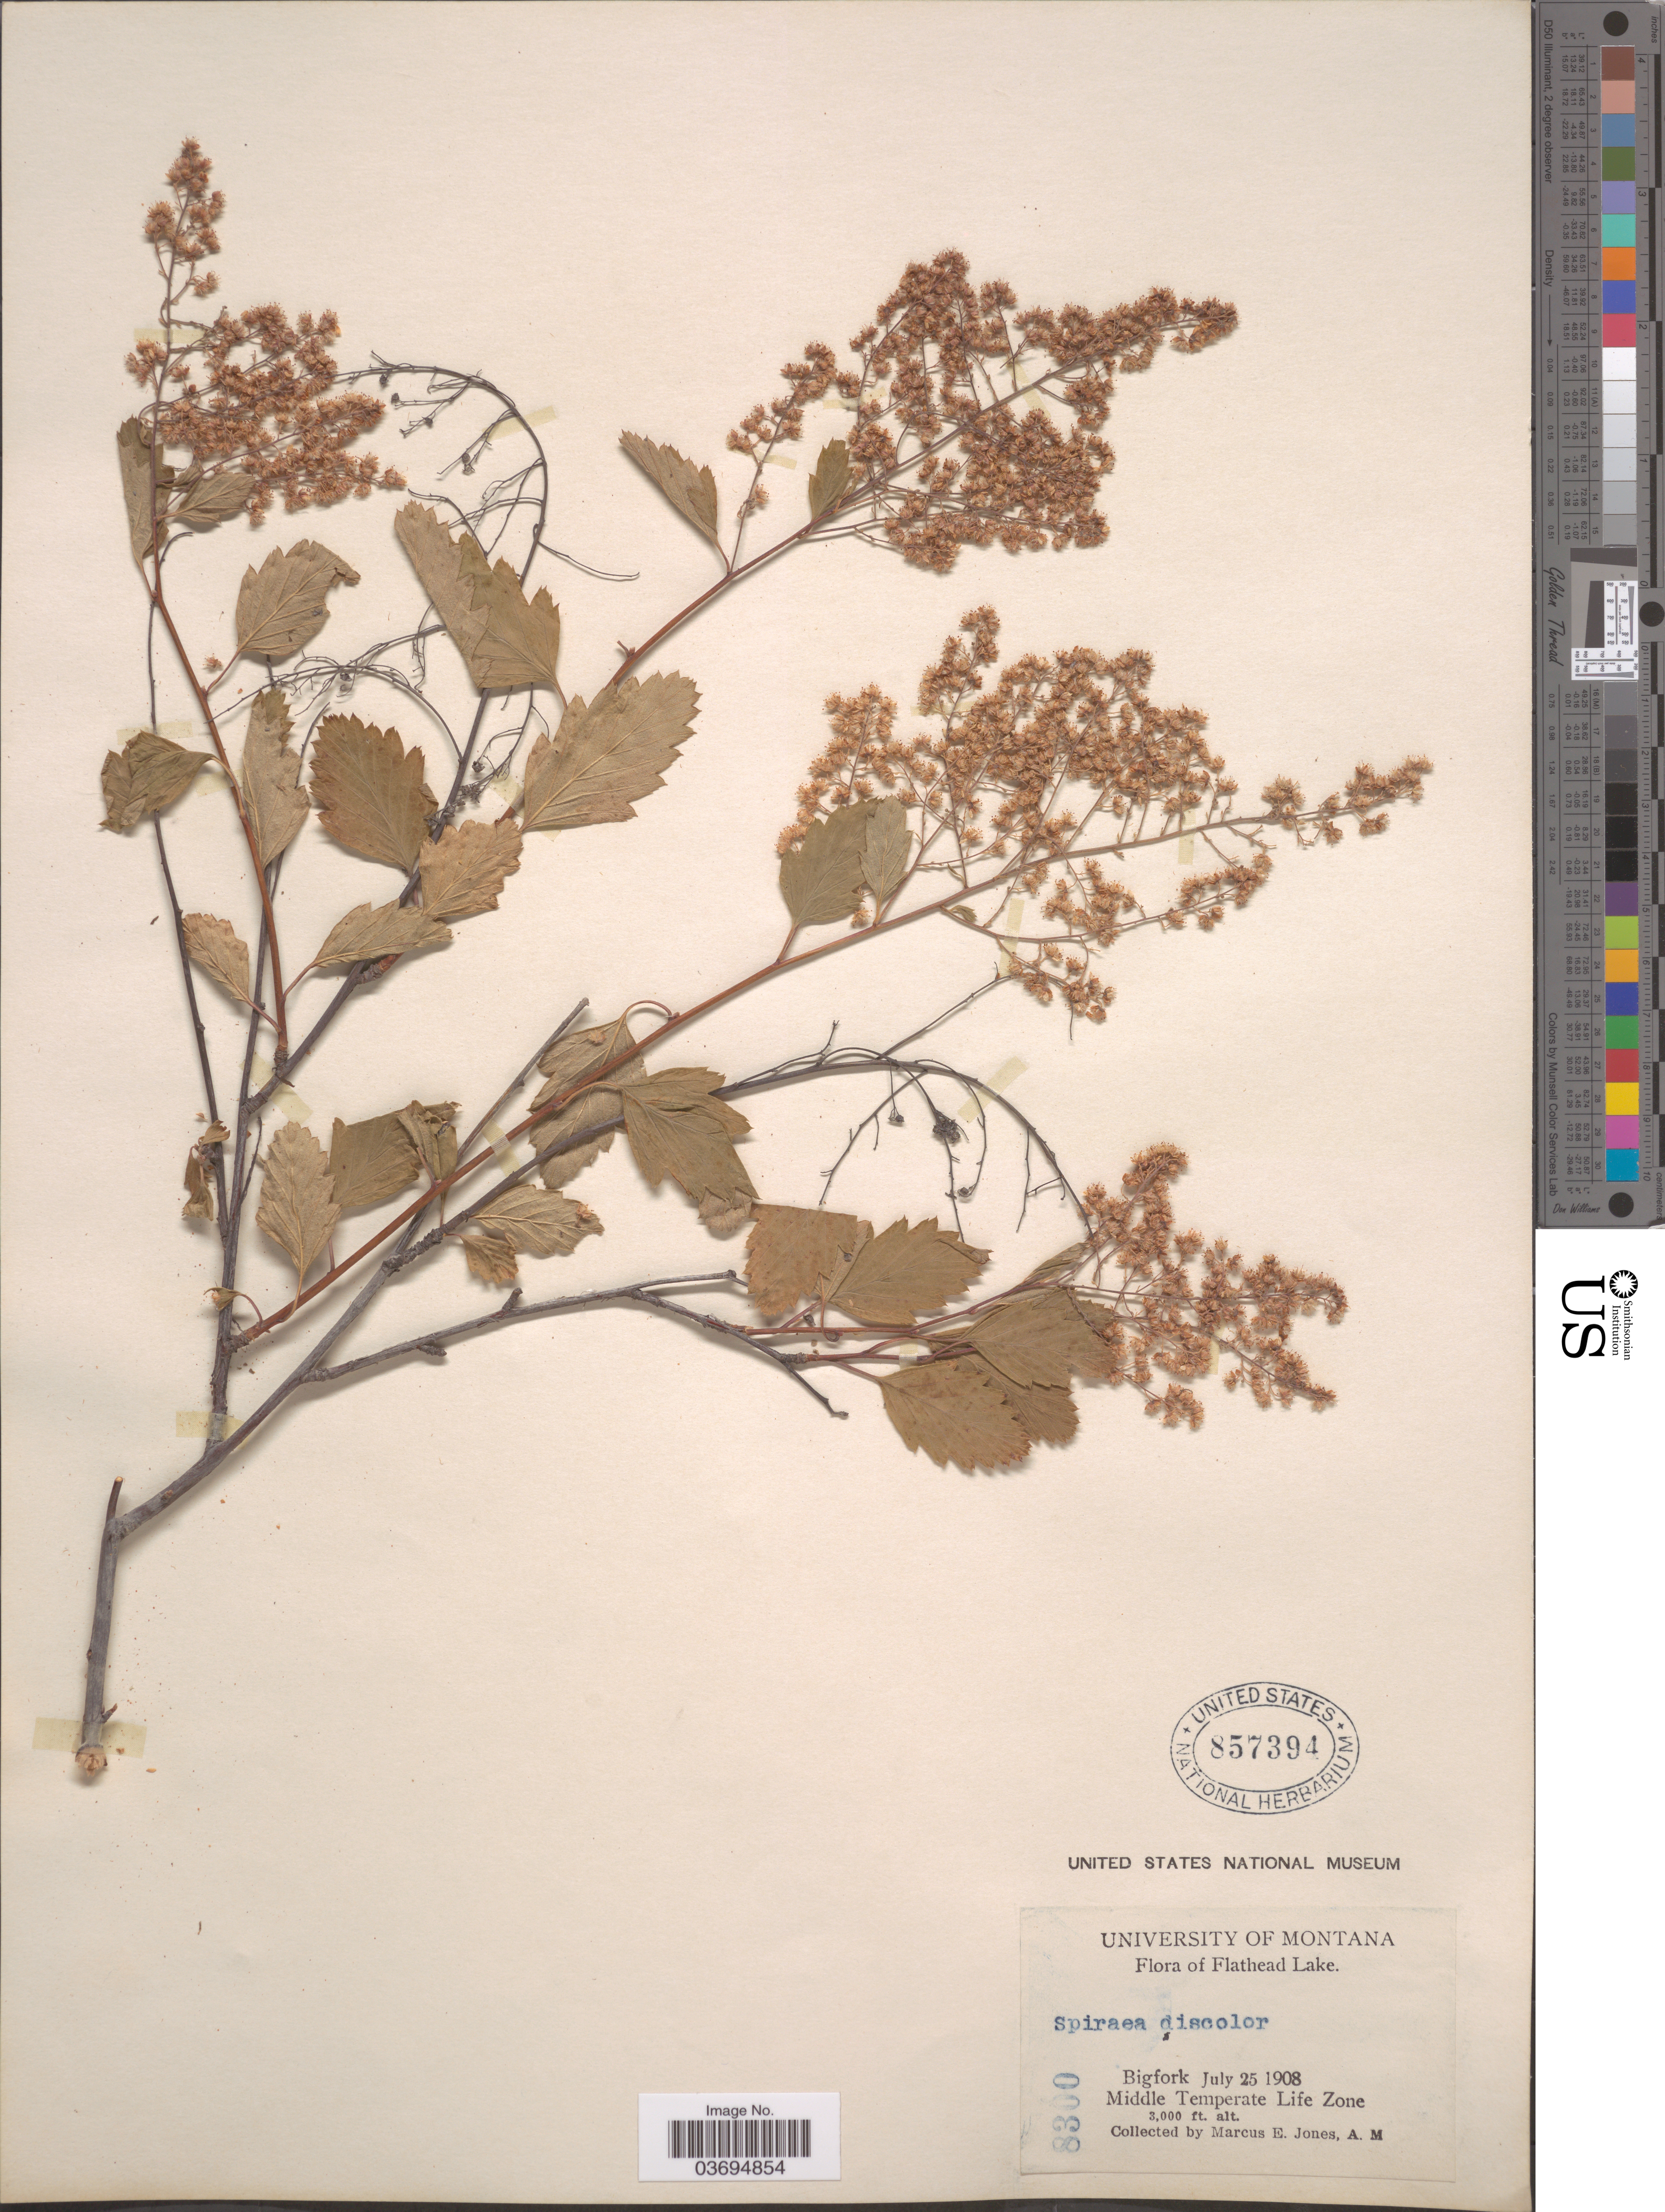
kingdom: Plantae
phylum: Tracheophyta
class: Magnoliopsida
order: Rosales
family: Rosaceae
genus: Holodiscus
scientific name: Holodiscus discolor var. discolor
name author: (Pursh) Maxim.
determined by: Strong, Mark T., (BOT), Smithsonian Institution - National Museum of Natural History (UNITED STATES)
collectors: M. E. Jones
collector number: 8300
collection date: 1908-07-25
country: United States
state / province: Montana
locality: Flathead Lake. Bigfork. Middle Temperate Life Zone.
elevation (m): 914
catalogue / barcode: US 857394